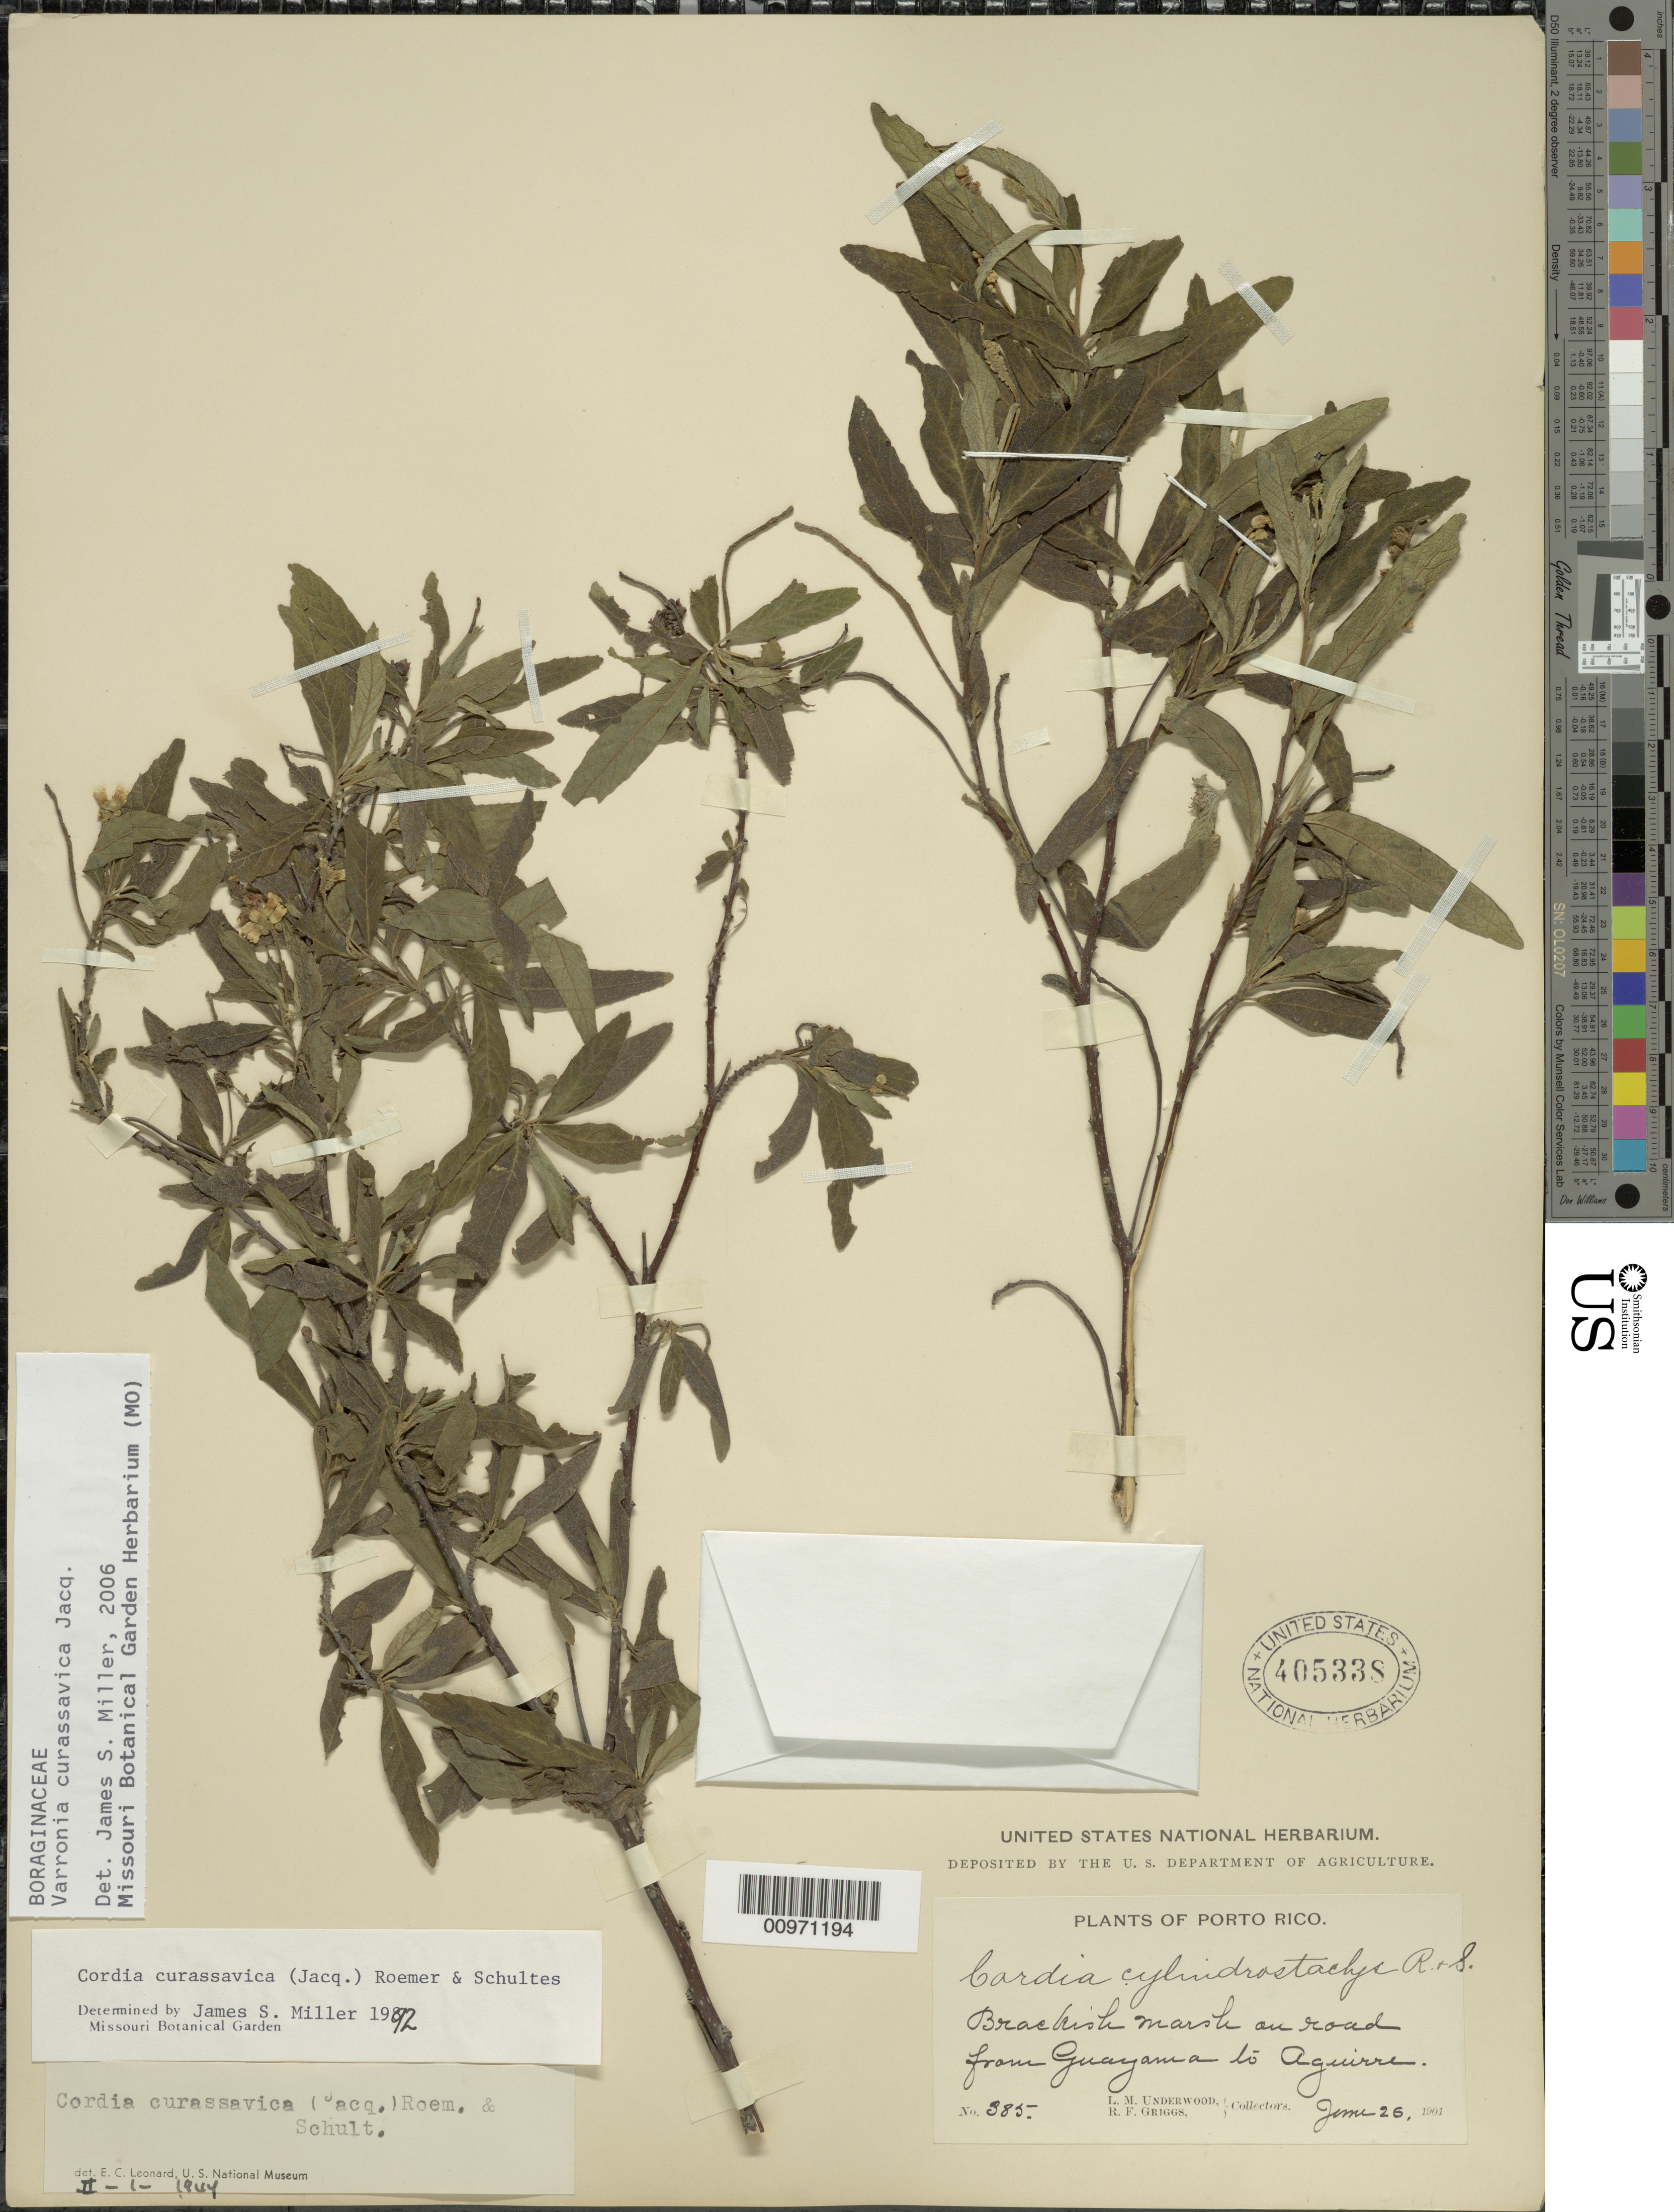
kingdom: Plantae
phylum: Tracheophyta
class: Magnoliopsida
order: Boraginales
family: Cordiaceae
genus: Varronia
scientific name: Varronia curassavica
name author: Jacq.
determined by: Miller, James S., (MO), Missouri Botanical Garden (UNITED STATES)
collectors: L. M. Underwood & R. F. Griggs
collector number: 385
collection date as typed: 26 Jun 1901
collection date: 1901-06-26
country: Puerto Rico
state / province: Guayama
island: Puerto Rico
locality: Road from Guayama to Aguirre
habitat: Brackish marsh on road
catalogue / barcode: US 405338